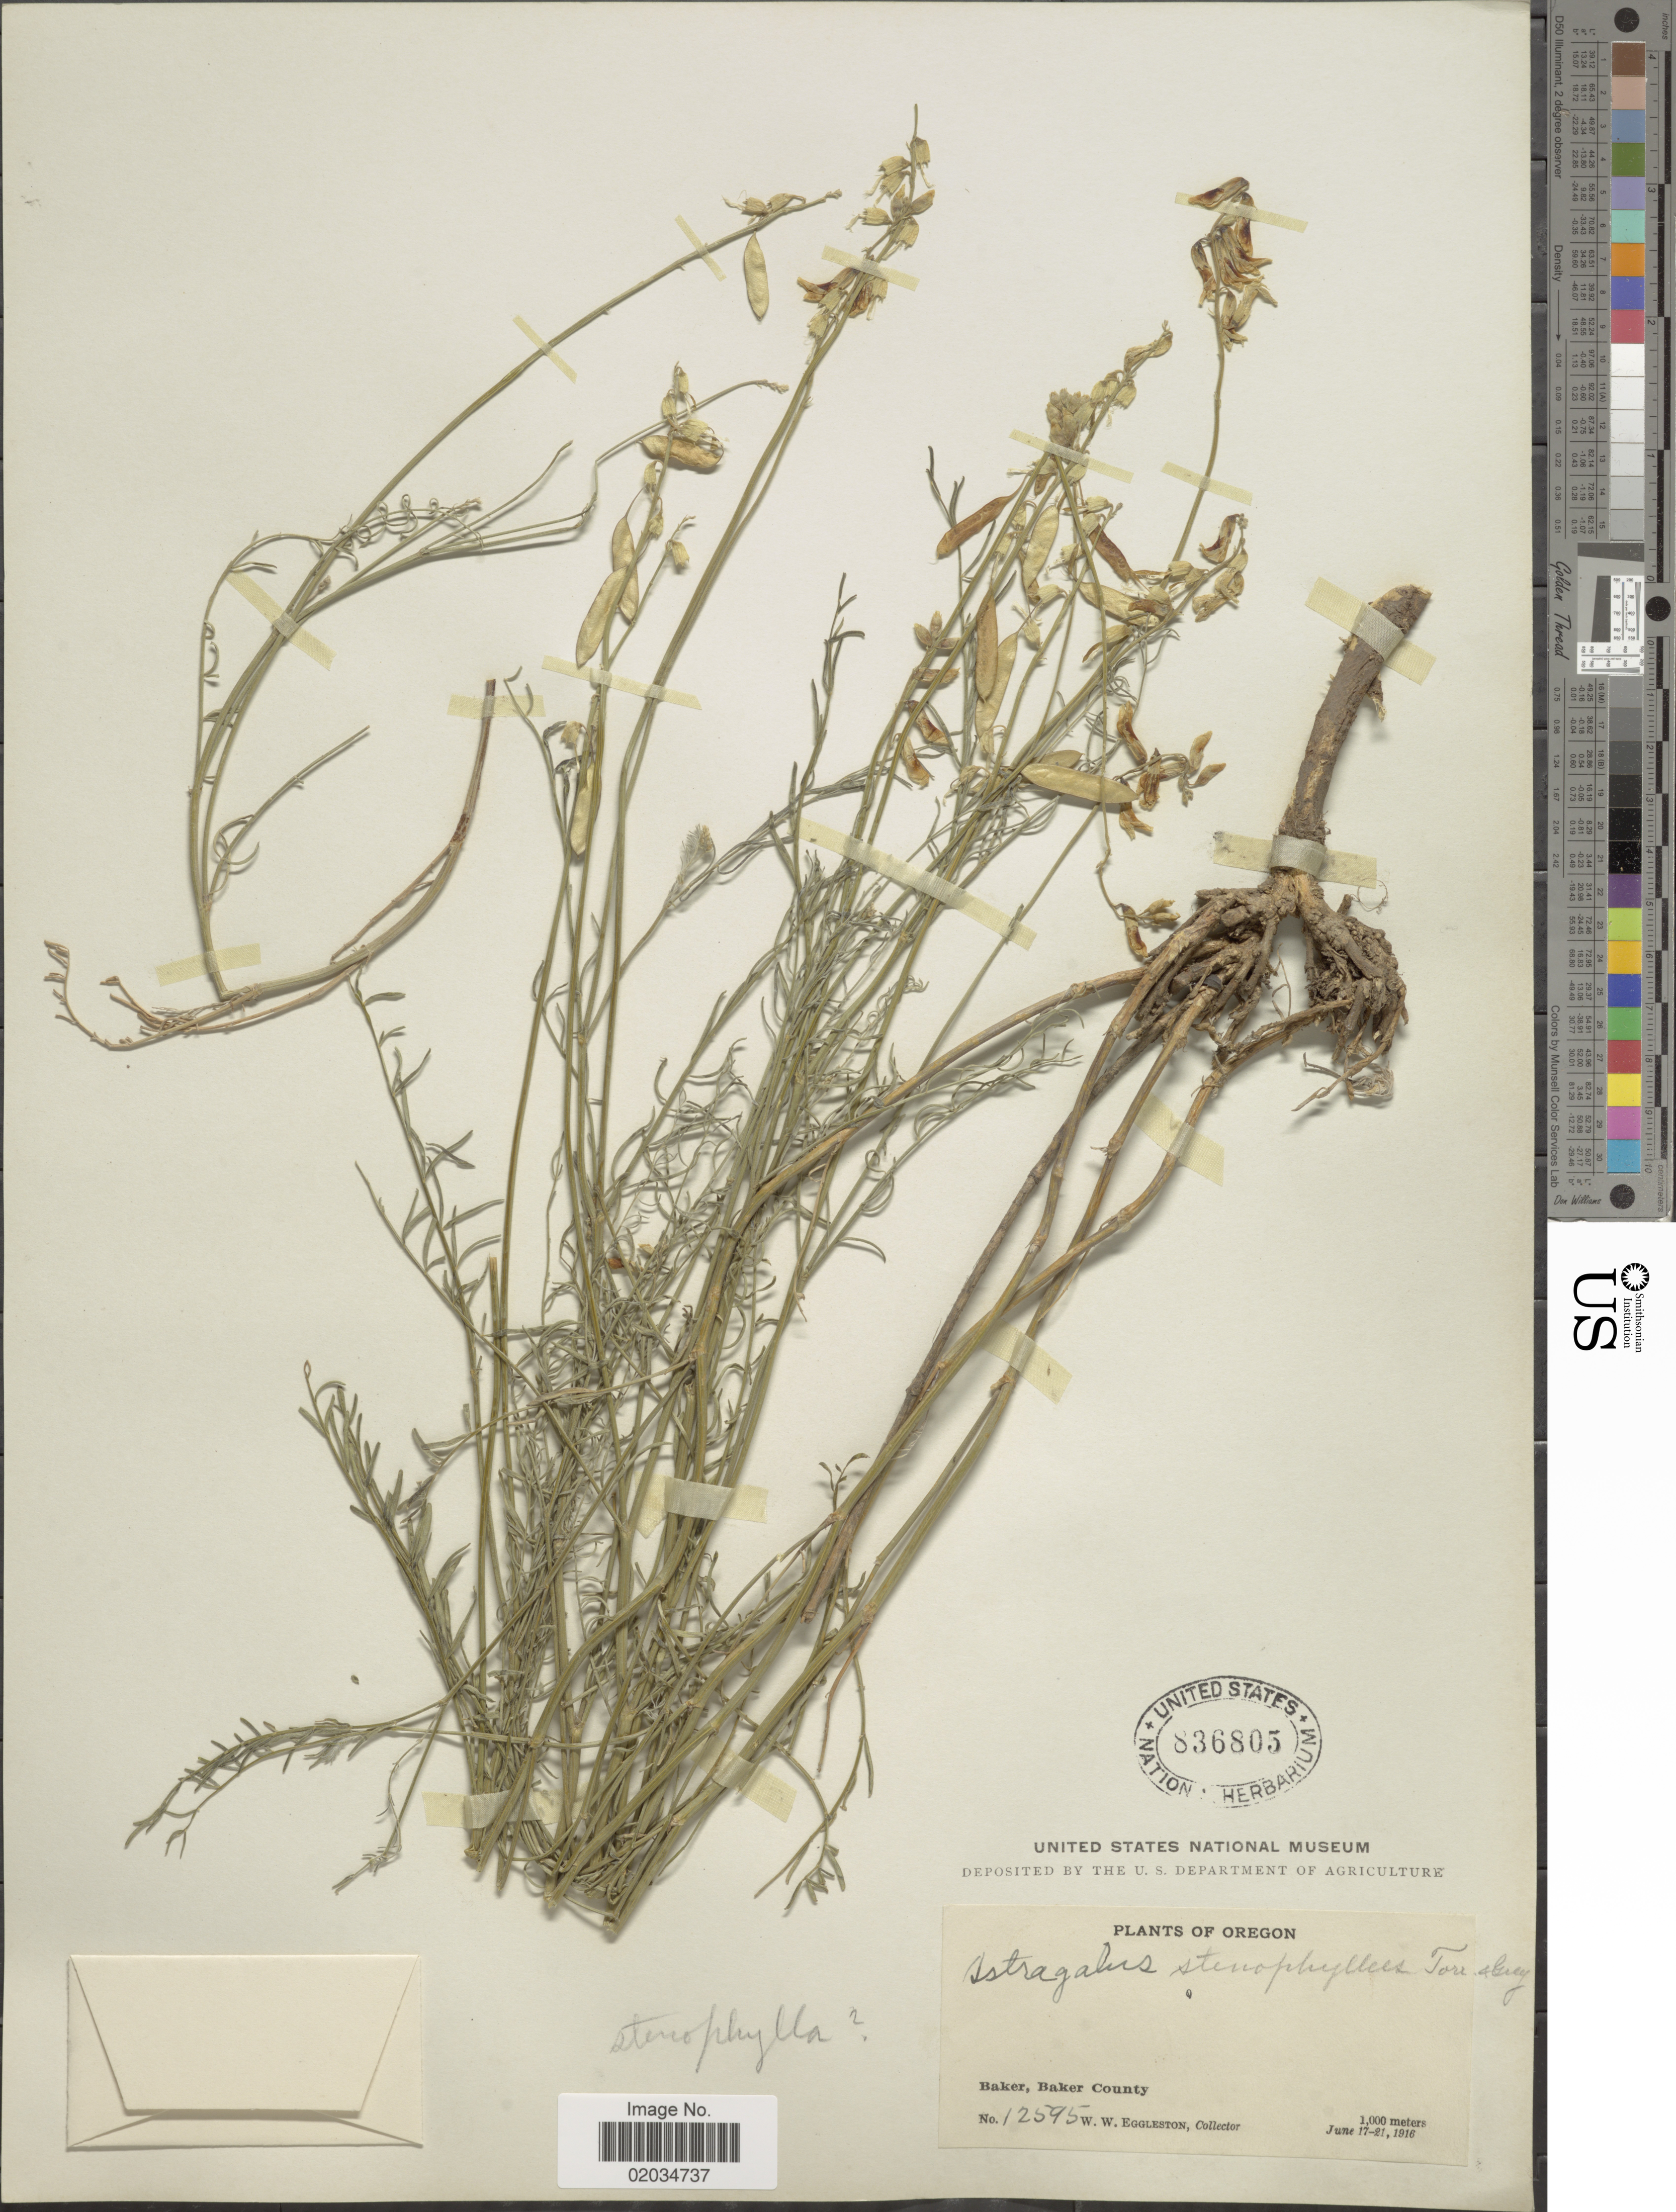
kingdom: Plantae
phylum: Tracheophyta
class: Magnoliopsida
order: Fabales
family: Fabaceae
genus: Astragalus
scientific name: Astragalus stenophyllus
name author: Torr. & A. Gray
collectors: W. W. Eggleston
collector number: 12595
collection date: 1916-06-17/1916-06-21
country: United States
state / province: Oregon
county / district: Baker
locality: Baker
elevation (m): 1000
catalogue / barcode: US 836805